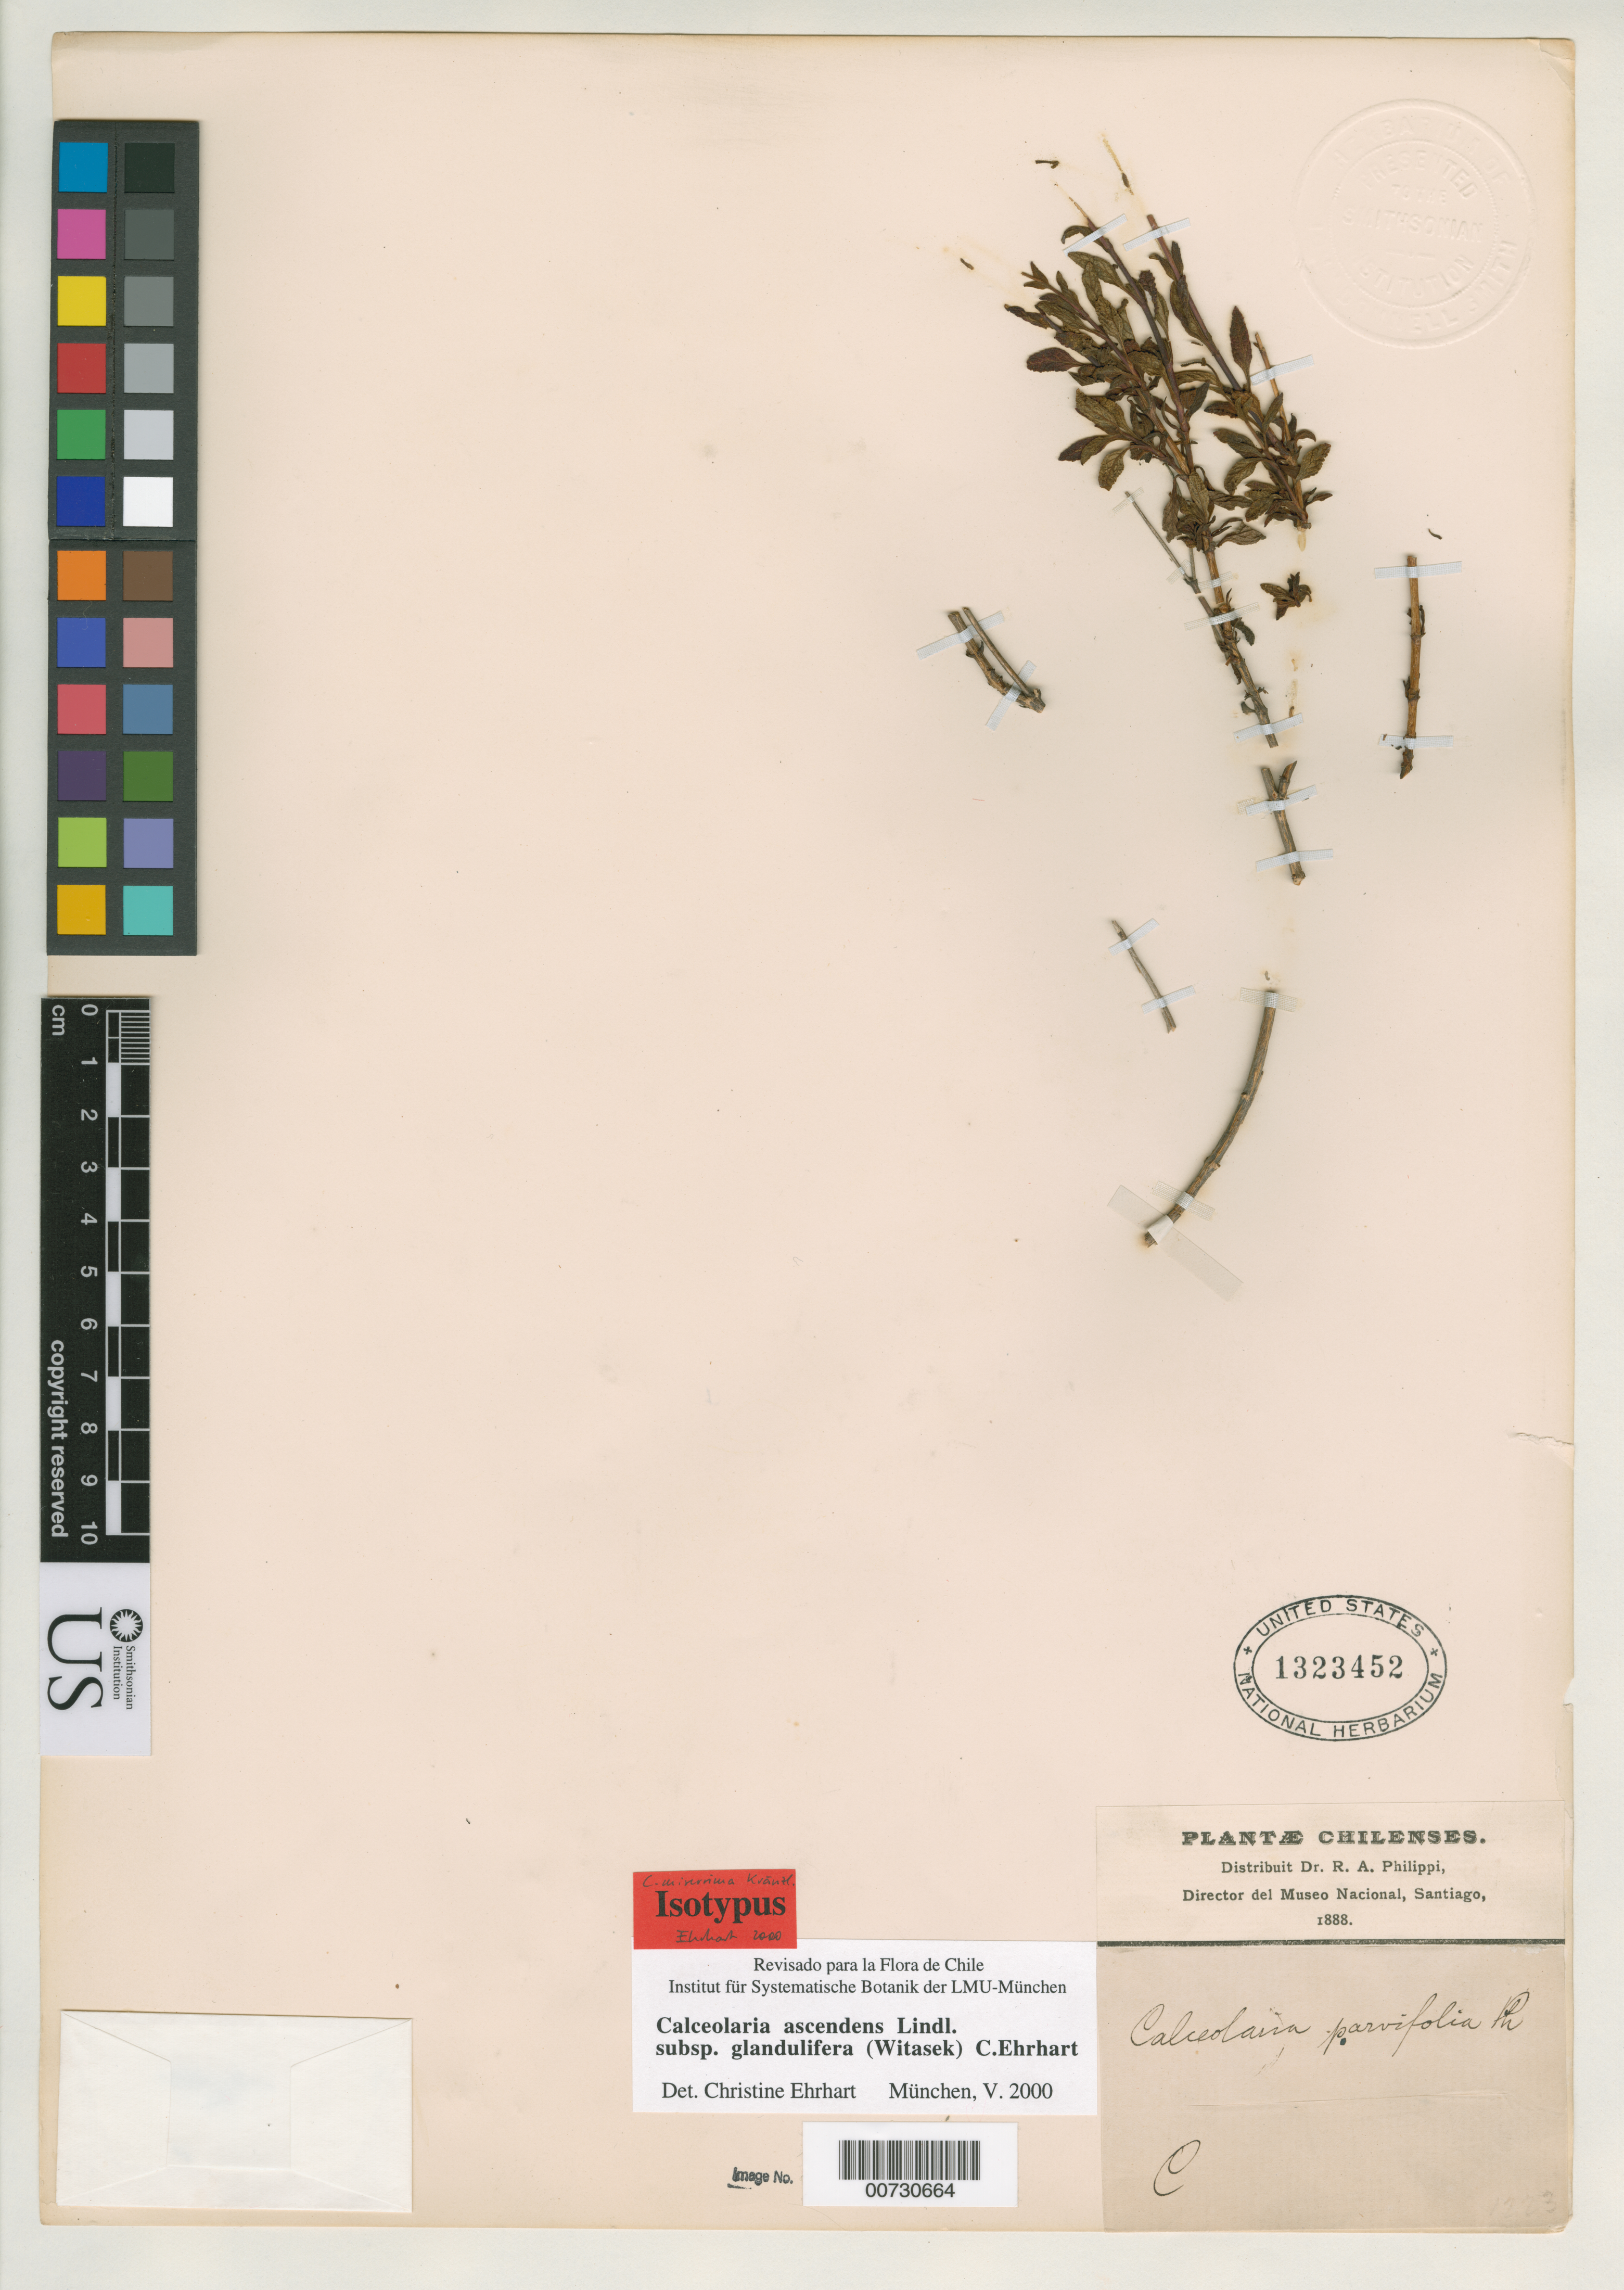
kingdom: Plantae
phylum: Tracheophyta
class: Magnoliopsida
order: Lamiales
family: Calceolariaceae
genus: Calceolaria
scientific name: Calceolaria miserrima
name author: Kraenzl.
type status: Isotype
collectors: R. A. Philippi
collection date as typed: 1888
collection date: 1888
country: Chile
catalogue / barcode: US 1323452